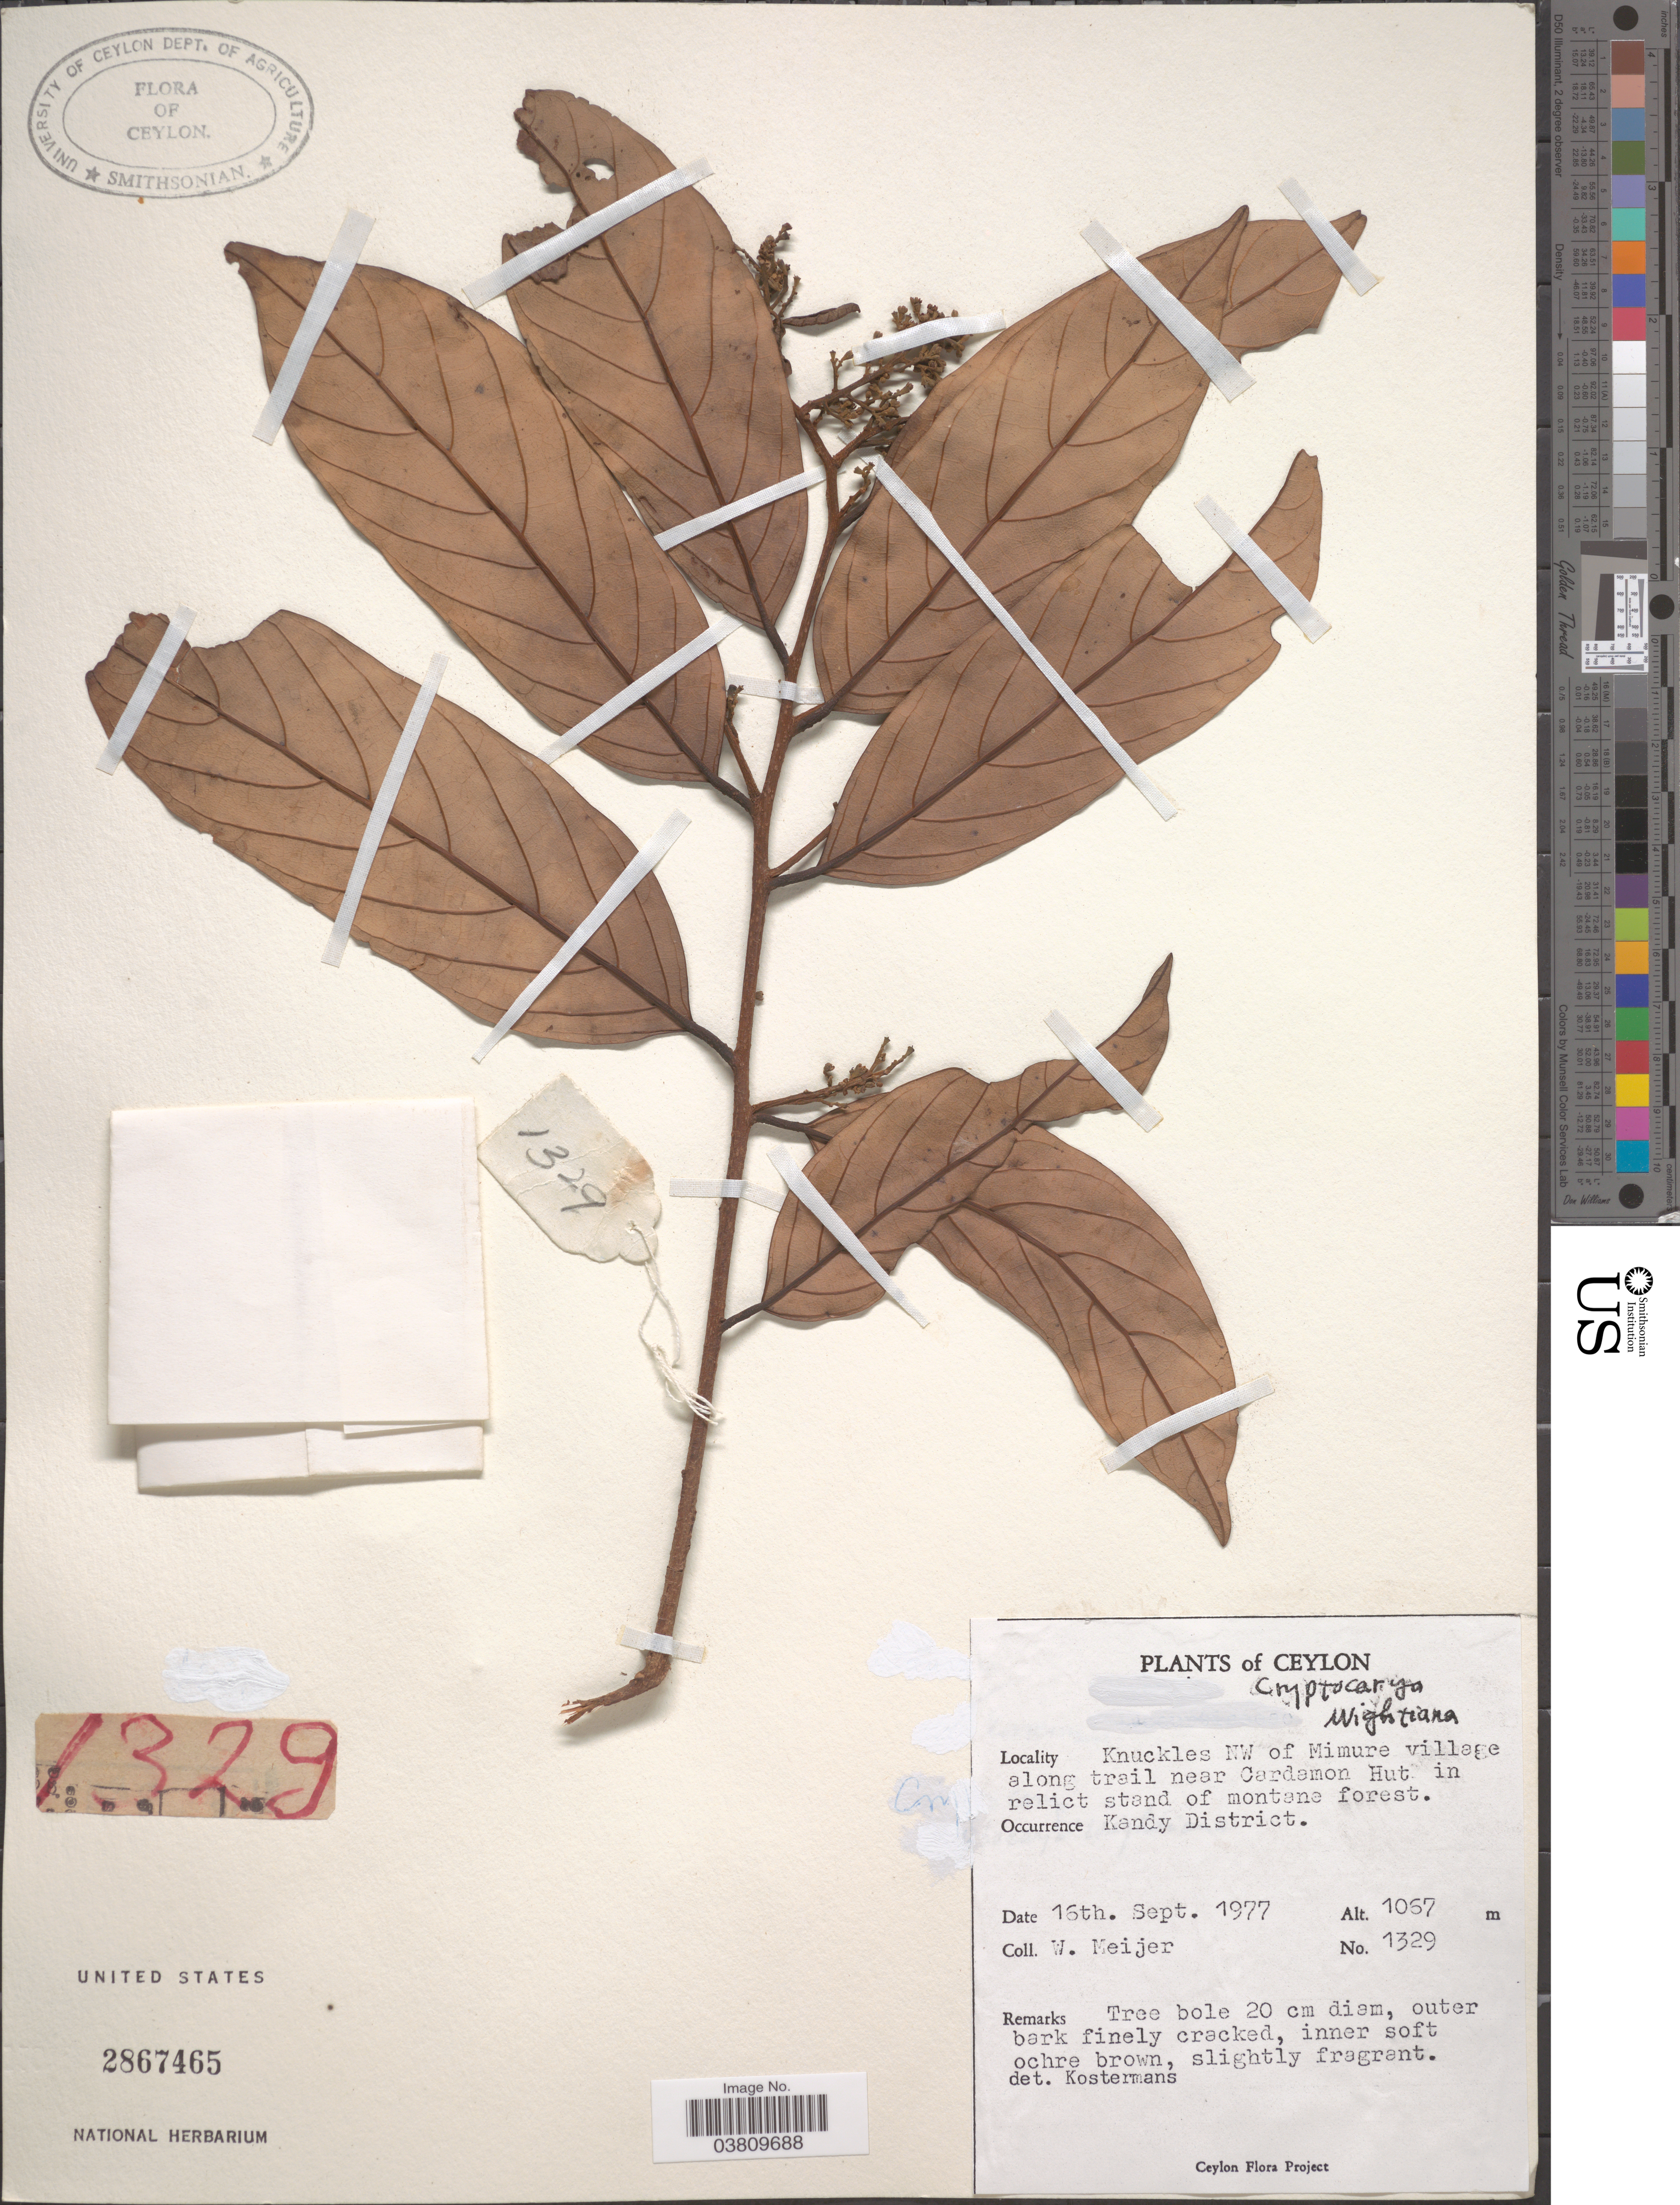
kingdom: Plantae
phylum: Tracheophyta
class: Magnoliopsida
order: Laurales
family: Lauraceae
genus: Cryptocarya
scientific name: Cryptocarya wightiana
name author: Thwaites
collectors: W. Meijer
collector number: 1329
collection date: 1977-09-16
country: Sri Lanka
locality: Ceylon. Knuckles NW of Mimure village along trail near Cardamon Hut in relict stand of montane forest. Kandy District.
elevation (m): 1067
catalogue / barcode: US 2867465